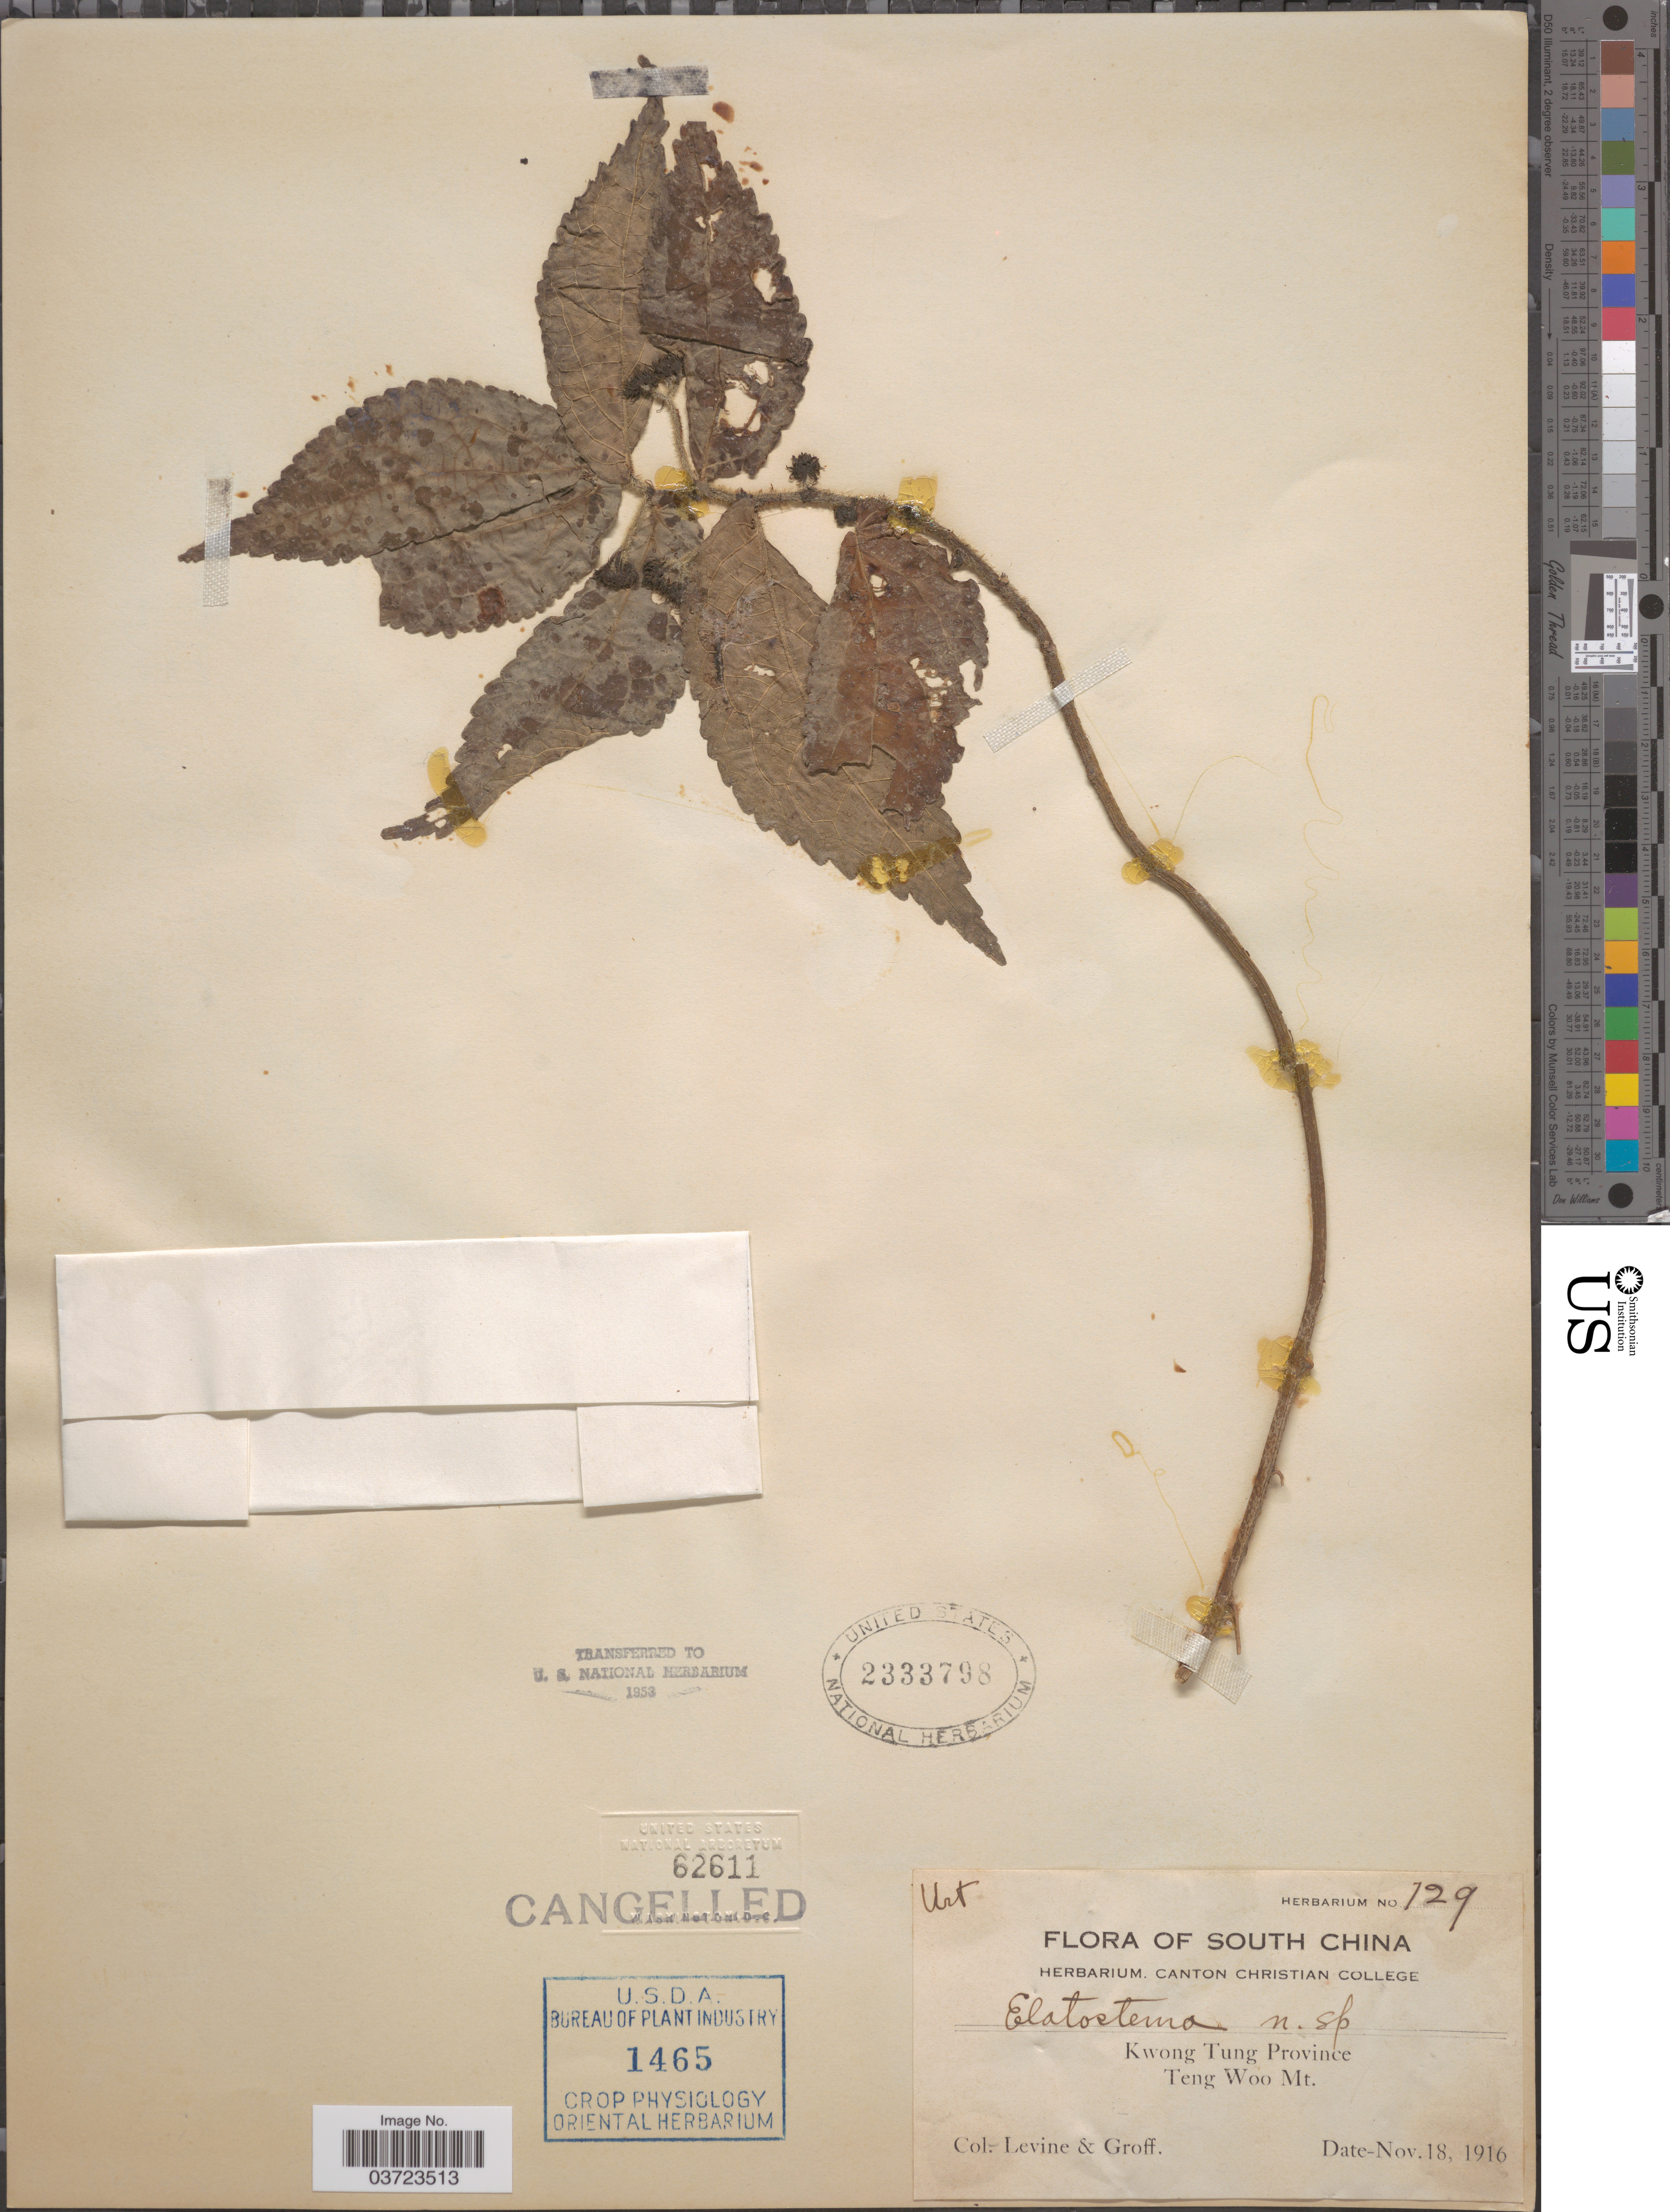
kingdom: Plantae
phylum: Tracheophyta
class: Magnoliopsida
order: Rosales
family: Urticaceae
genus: Elatostema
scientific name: Elatostema sp.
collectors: -. Levine & -- Groff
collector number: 729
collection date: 1916-11-18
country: China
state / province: Guangdong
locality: South China. Kwong Tung Province. Teng Woo Mt.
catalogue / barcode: US 2333798